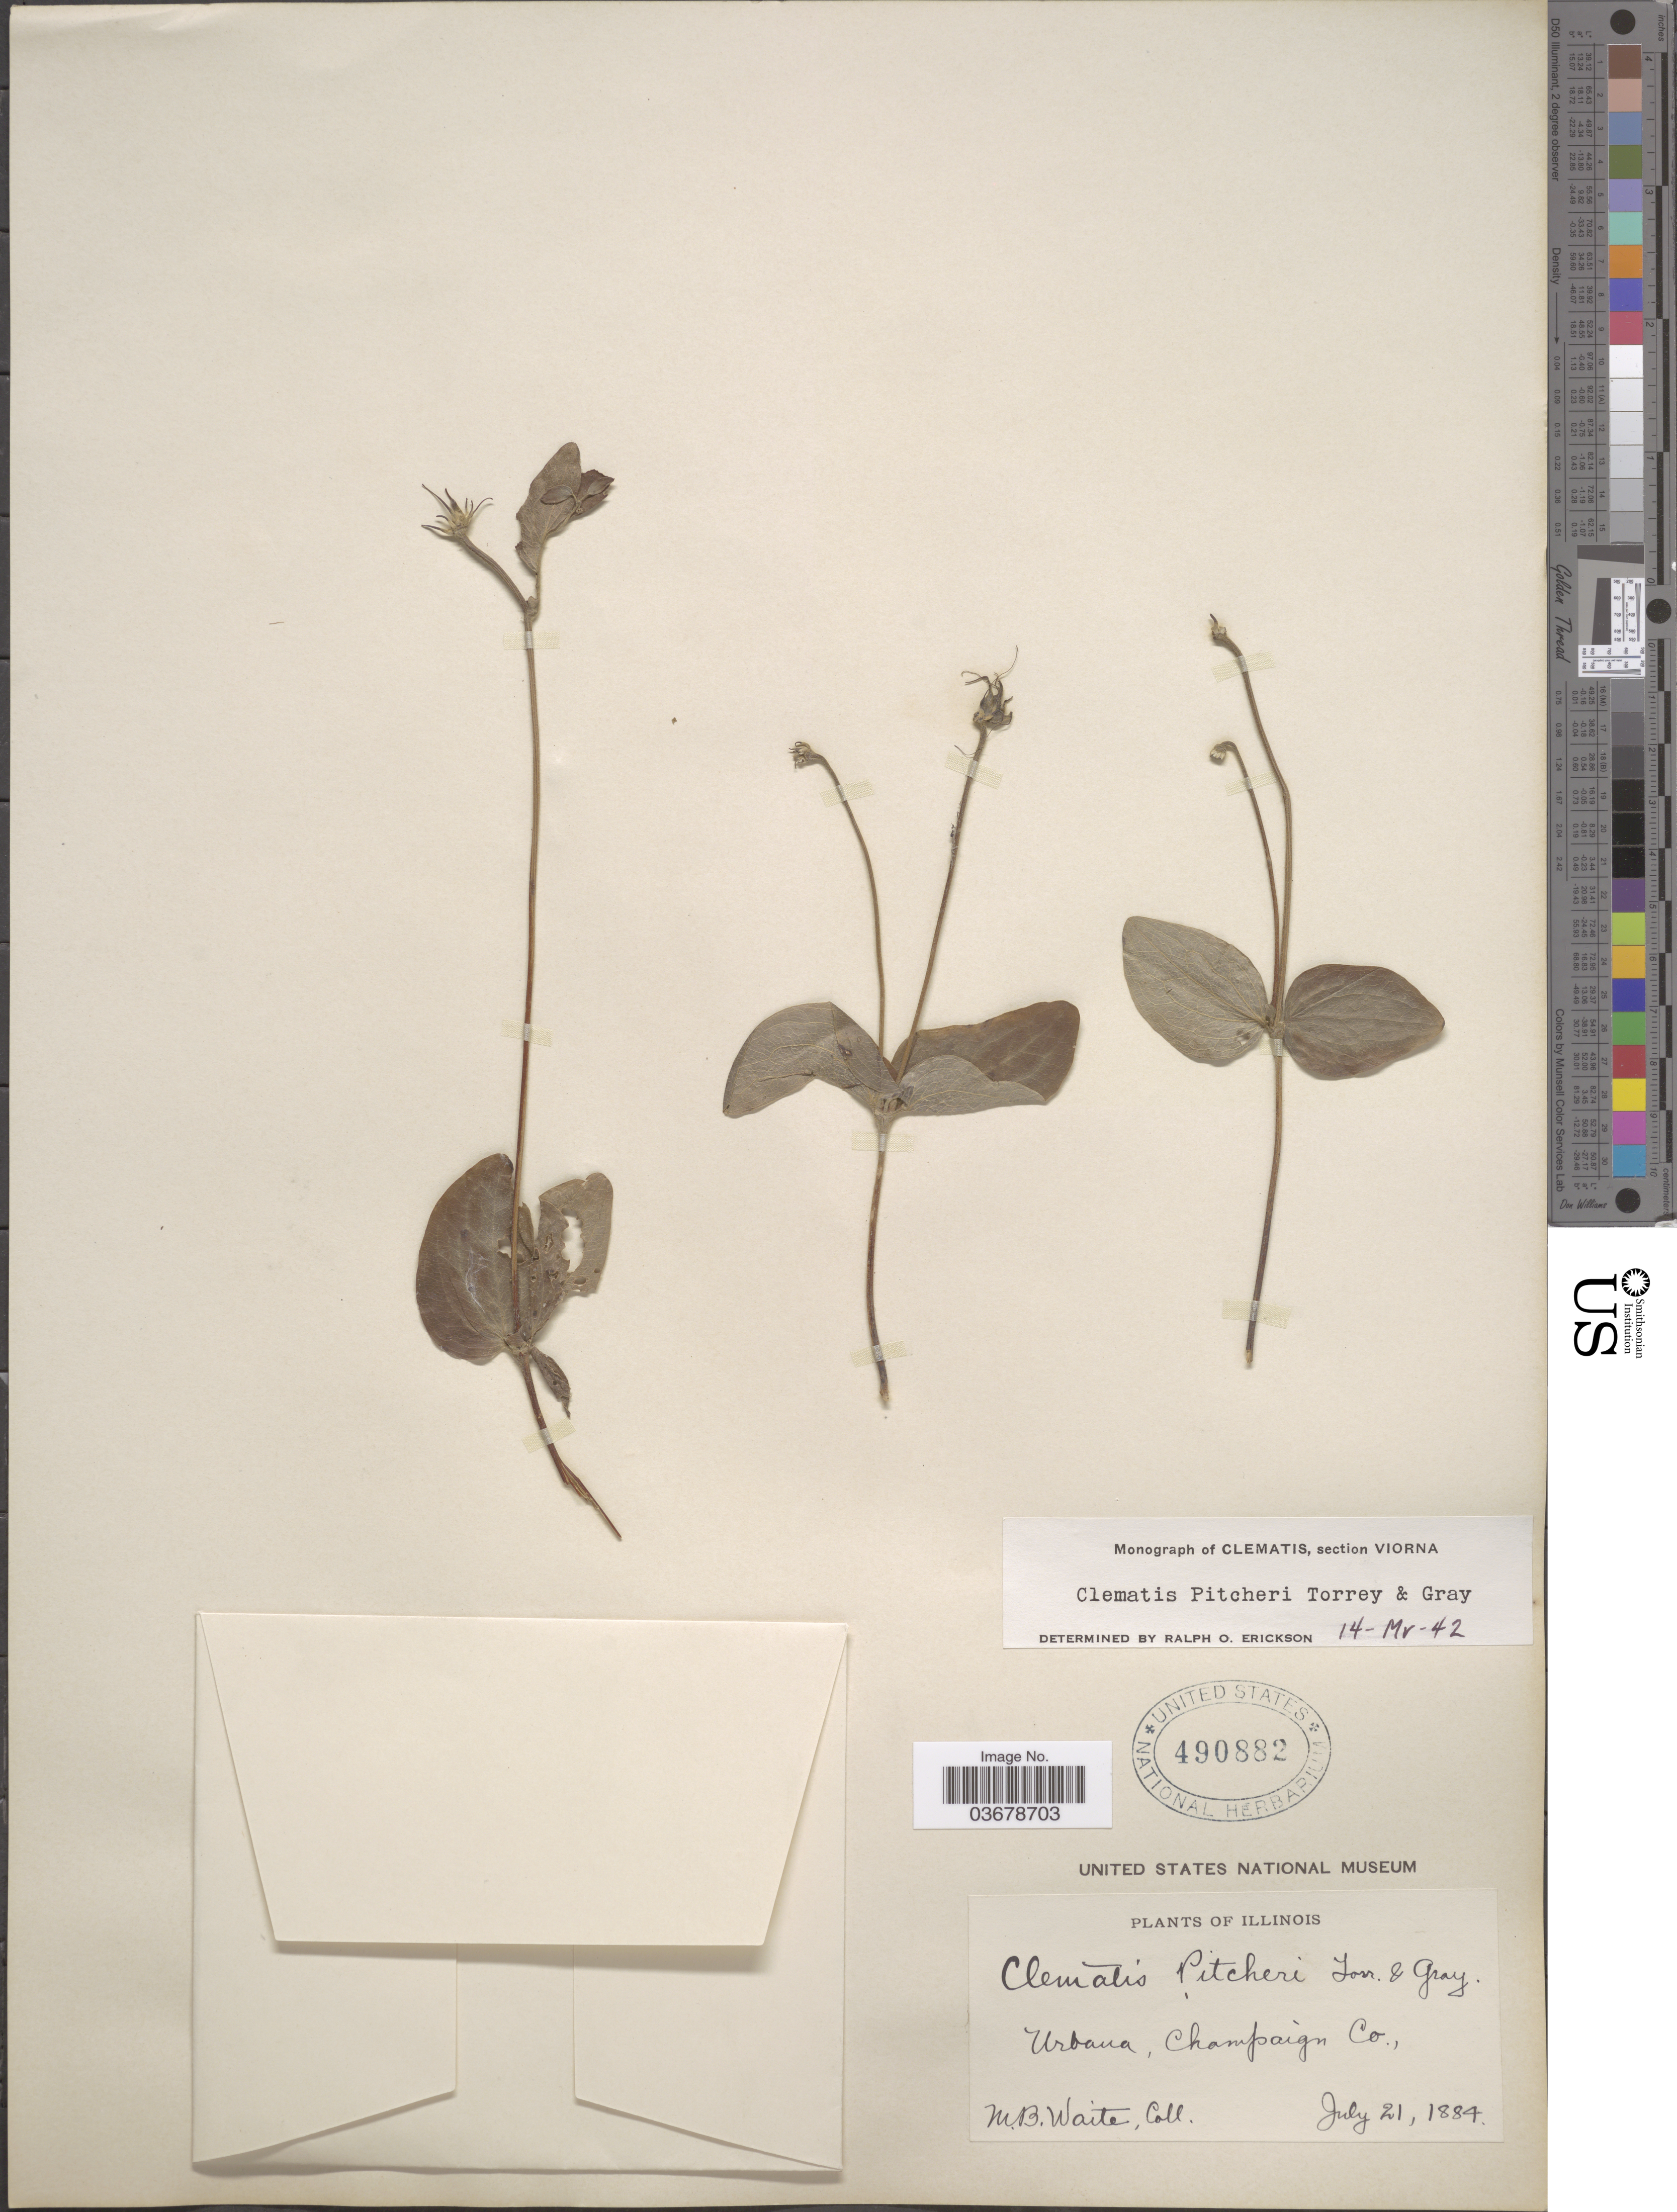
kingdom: Plantae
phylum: Tracheophyta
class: Magnoliopsida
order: Ranunculales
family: Ranunculaceae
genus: Clematis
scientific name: Clematis viorna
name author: L.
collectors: M. B. Waite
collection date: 1884-07-21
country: United States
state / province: Illinois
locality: Urbana, Champaign Co.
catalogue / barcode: US 490882